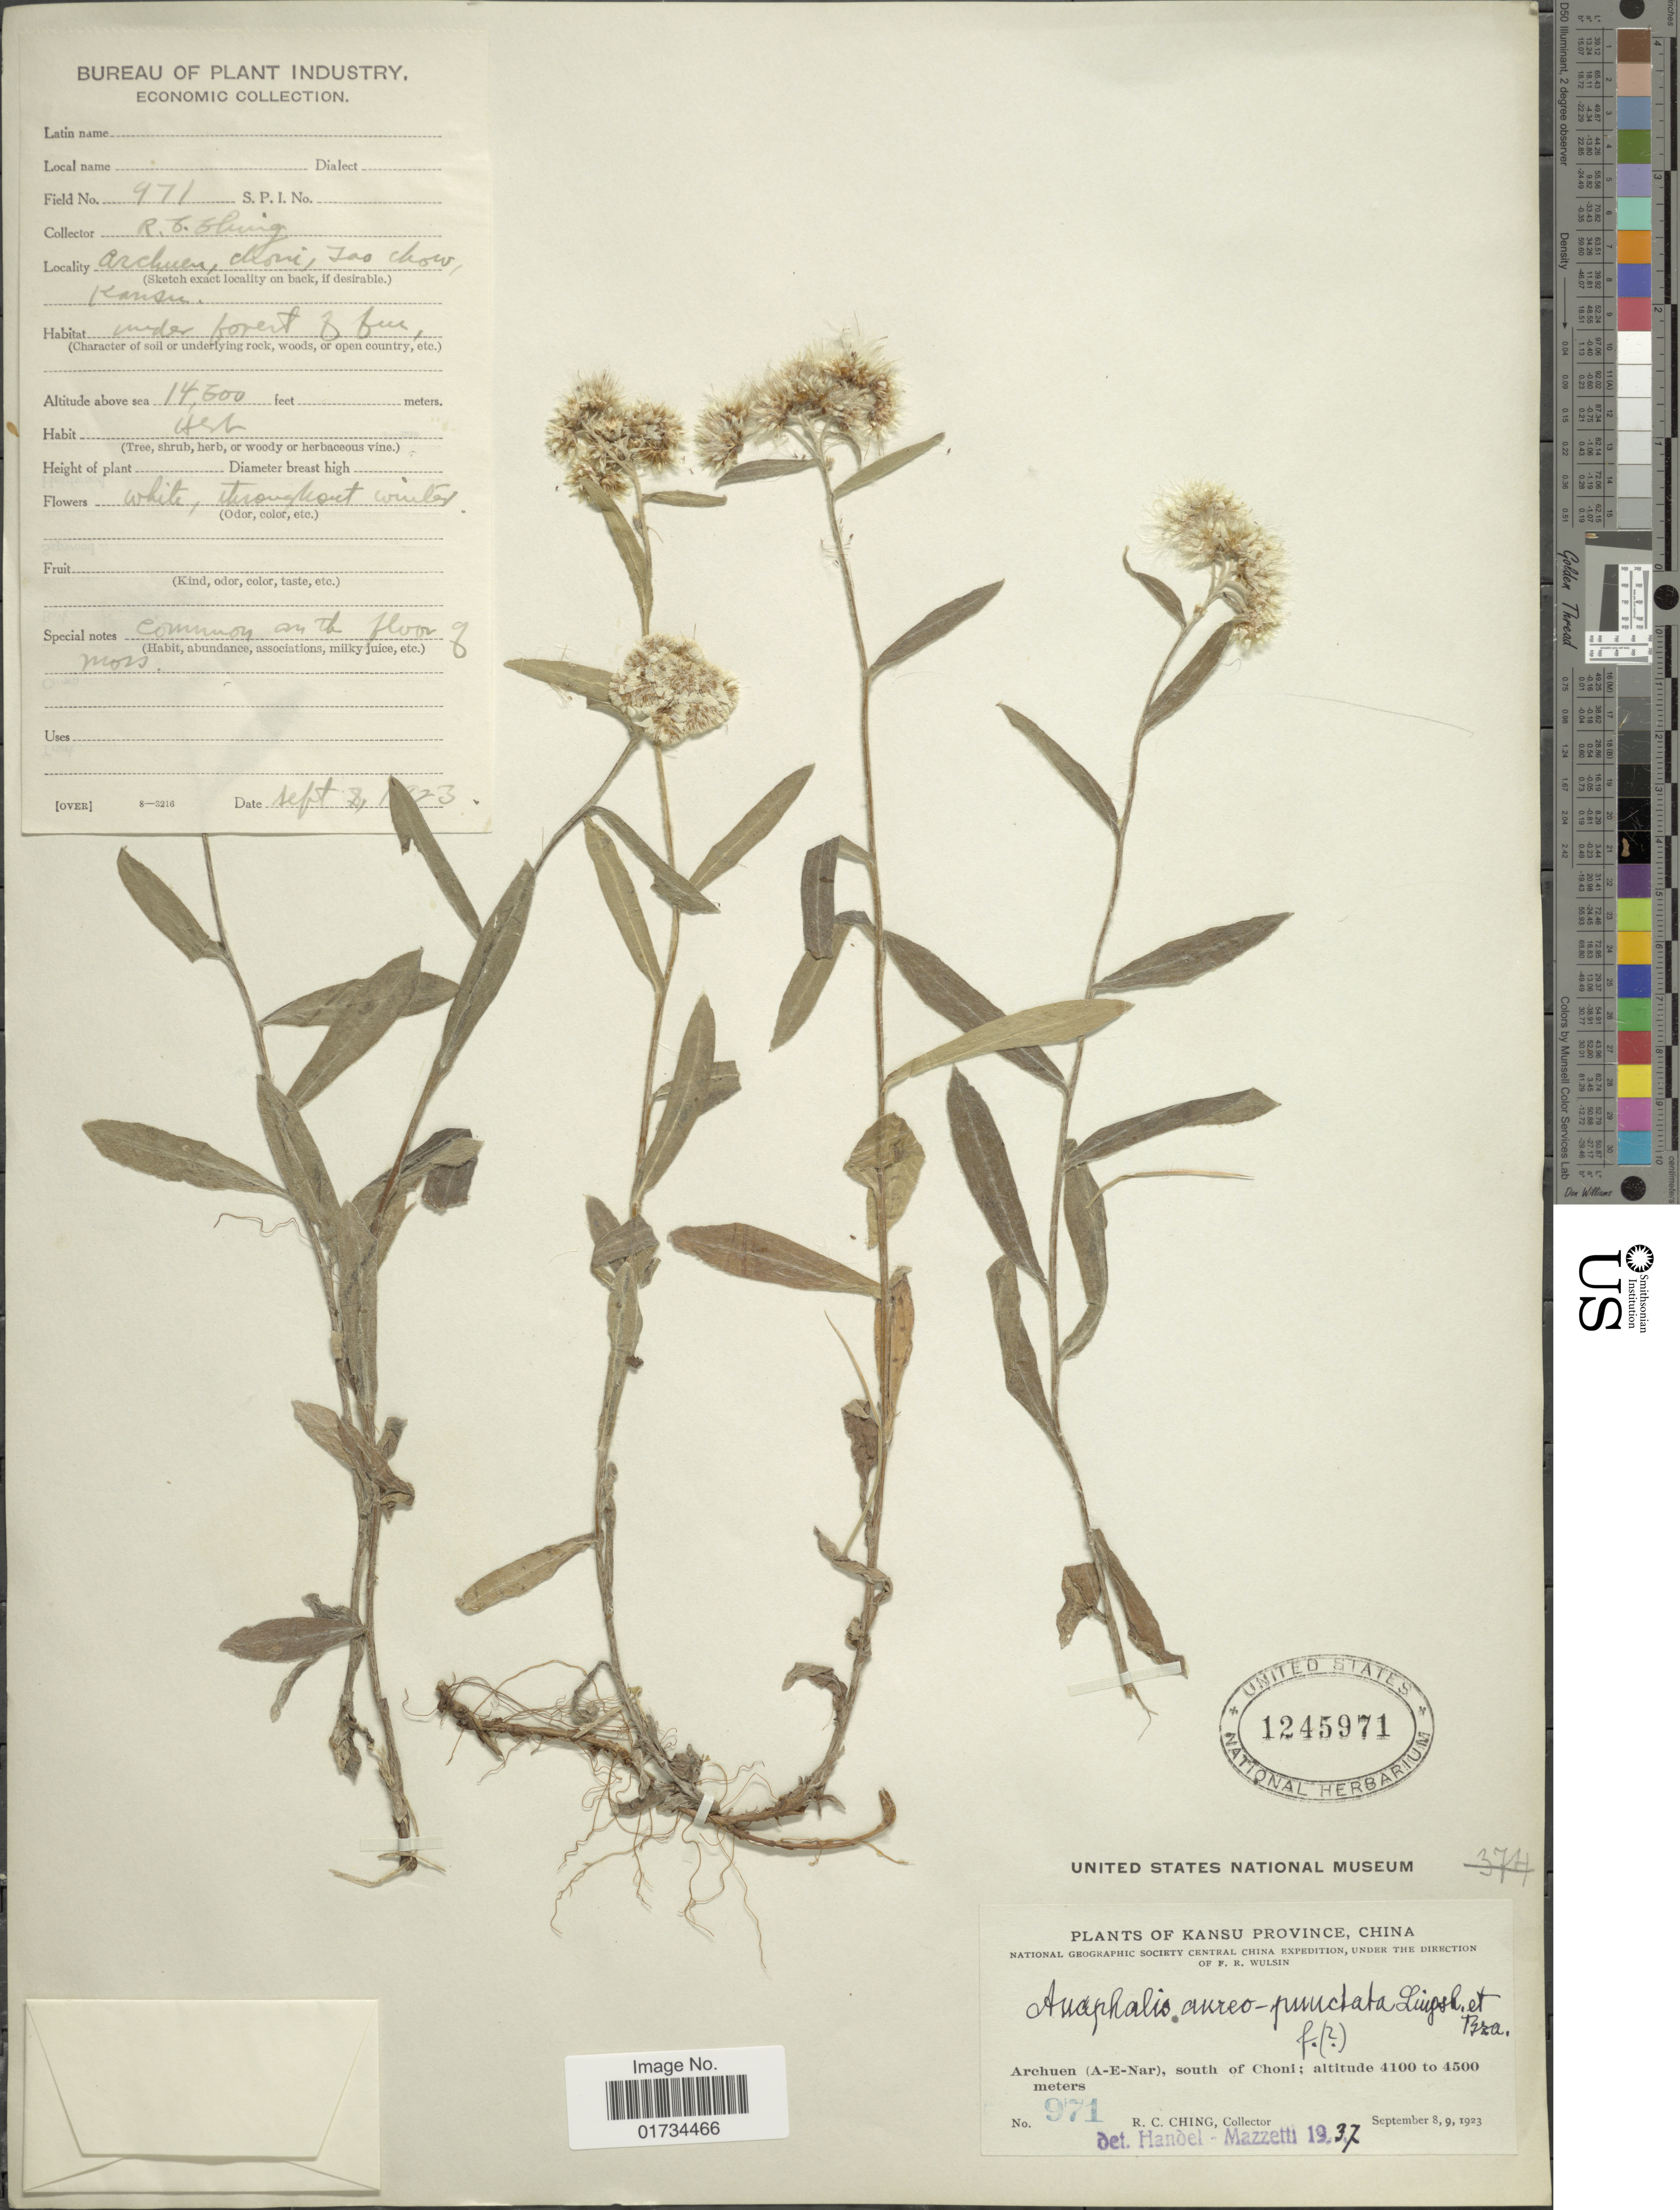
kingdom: Plantae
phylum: Tracheophyta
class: Magnoliopsida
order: Asterales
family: Asteraceae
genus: Anaphalis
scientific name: Anaphalis sinica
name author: Hance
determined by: Chen, Y. S.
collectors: R. C. Ching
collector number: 971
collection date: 1923-09-08/1923-09-09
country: China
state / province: Gansu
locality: Archuen (A-E-Nar), south of Choni, Tao Chow, Kansu Province, China.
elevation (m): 4450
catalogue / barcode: US 1245971